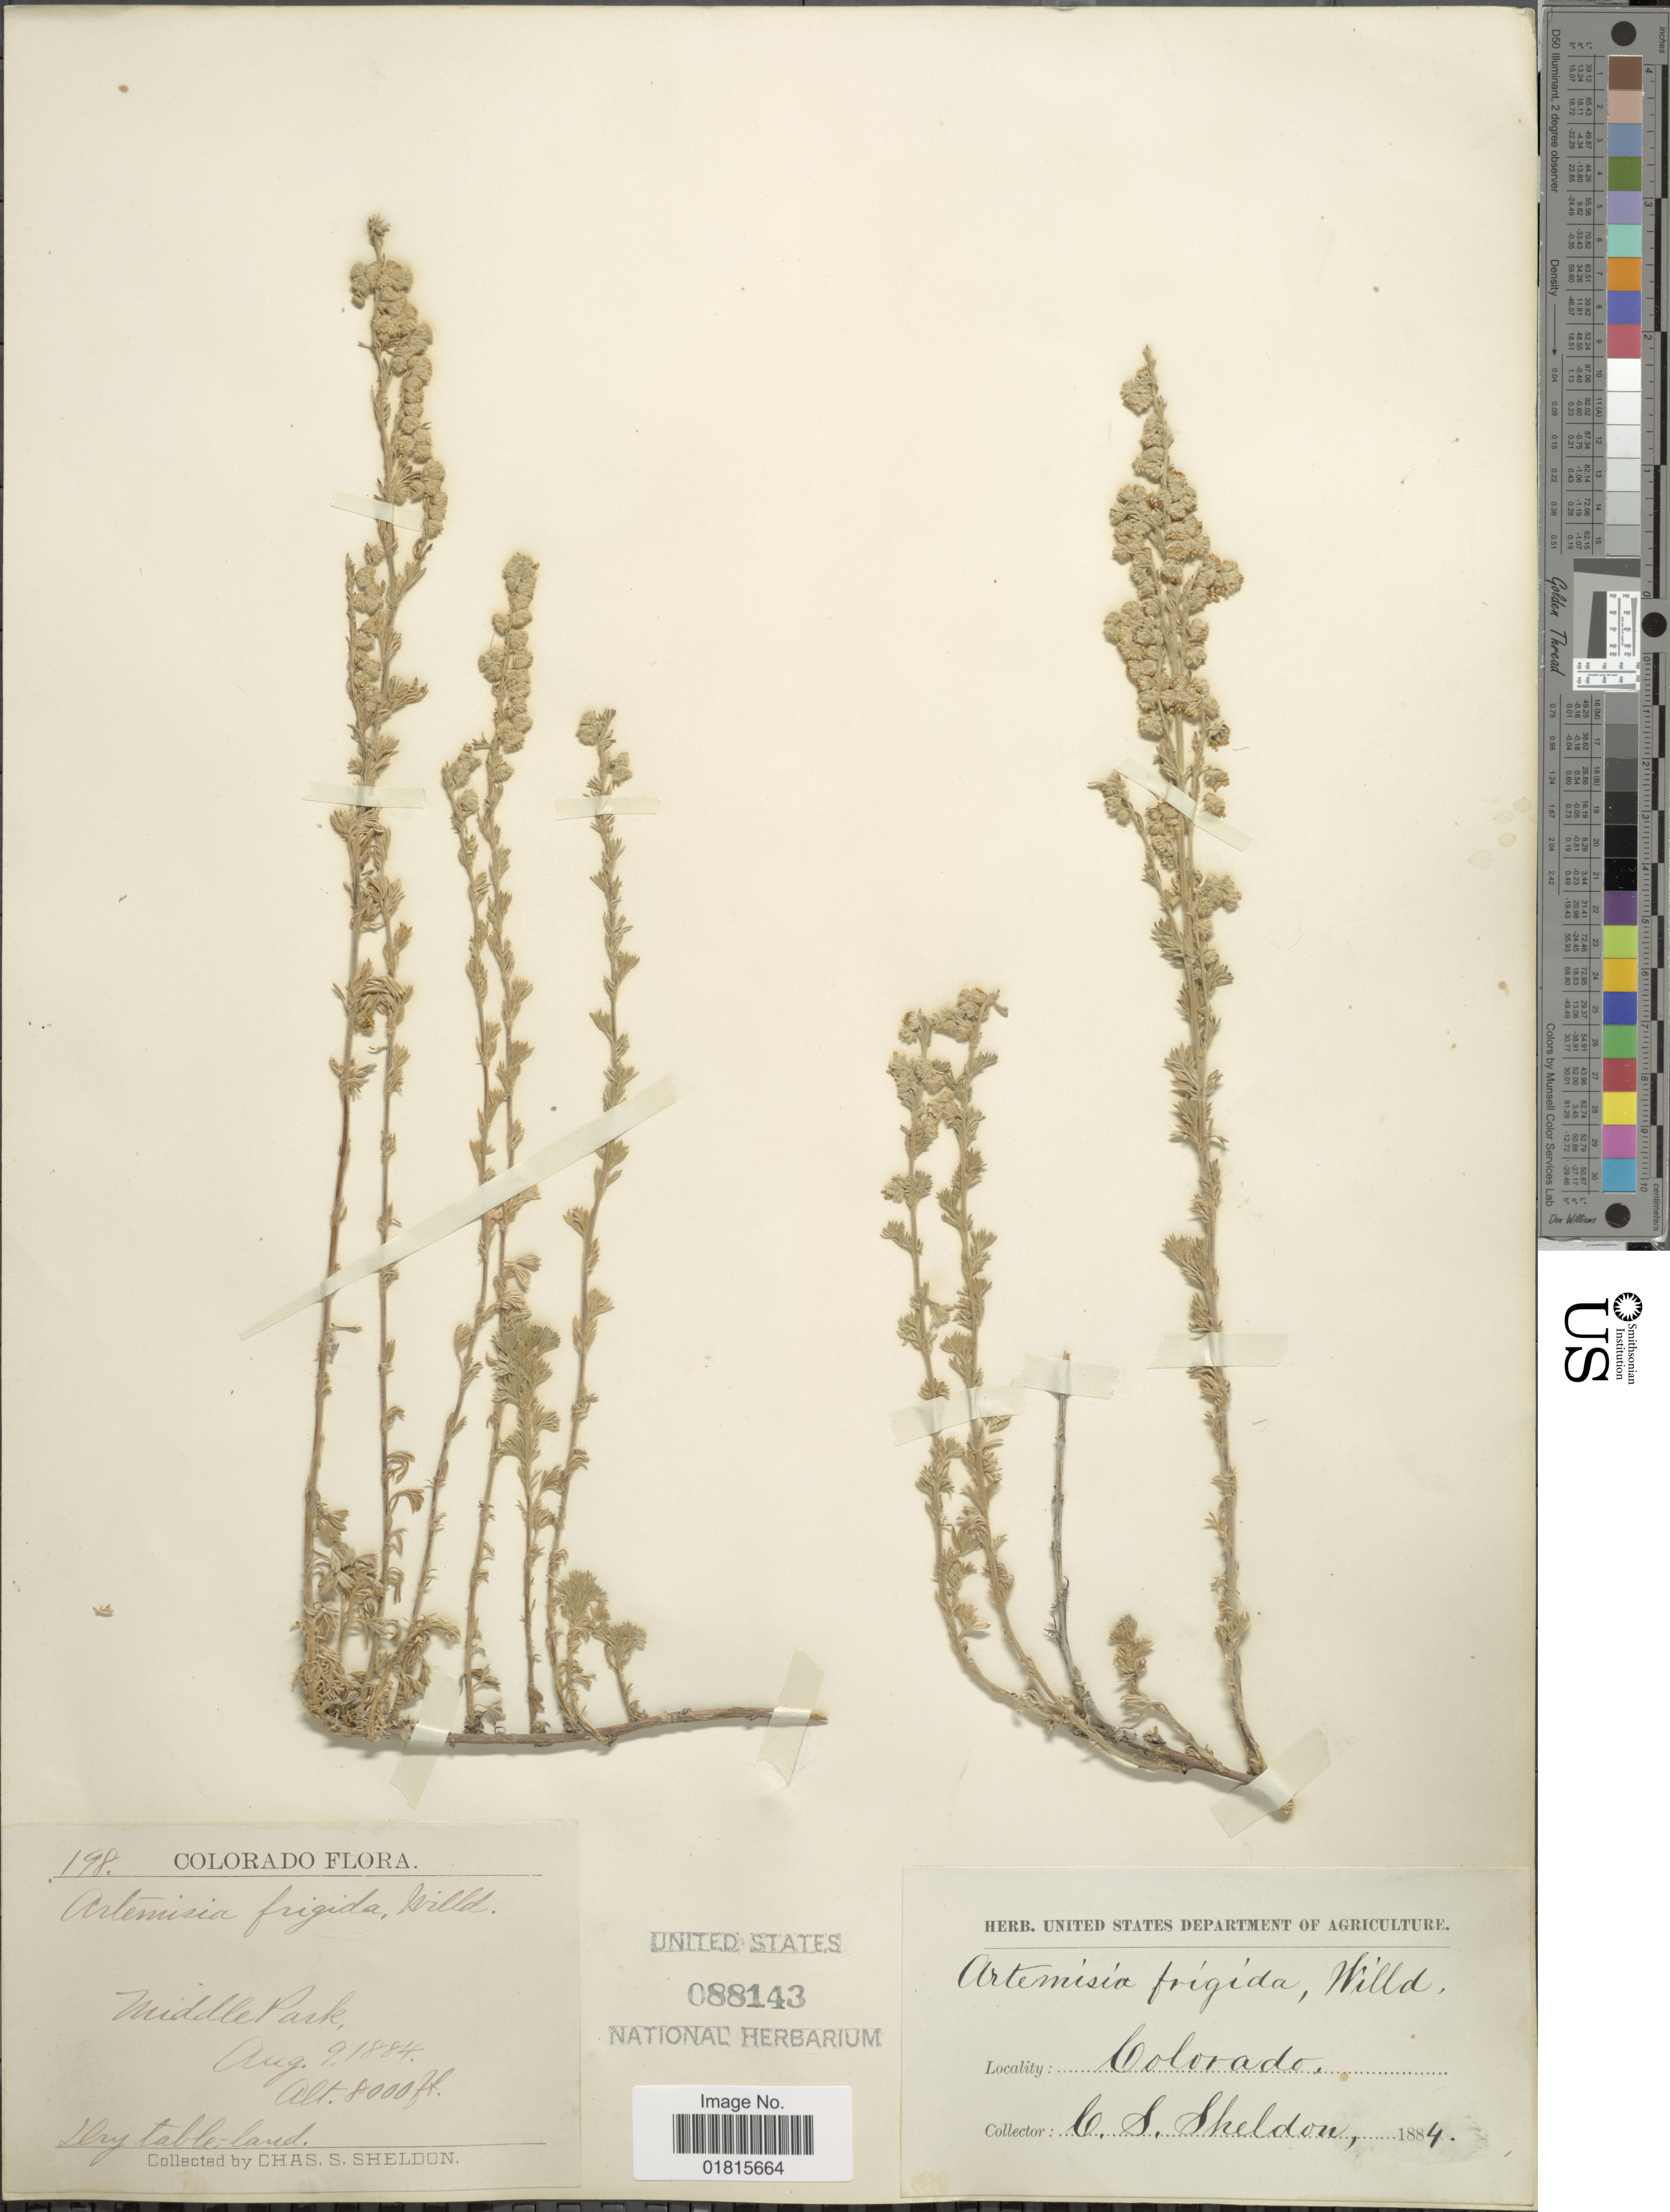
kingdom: Plantae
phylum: Tracheophyta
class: Magnoliopsida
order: Asterales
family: Asteraceae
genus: Artemisia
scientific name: Artemisia frigida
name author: Willd.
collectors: C. S. Sheldon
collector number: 198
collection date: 1884-08-09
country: United States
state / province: Colorado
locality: Middle Park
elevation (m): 2438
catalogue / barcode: US 88143